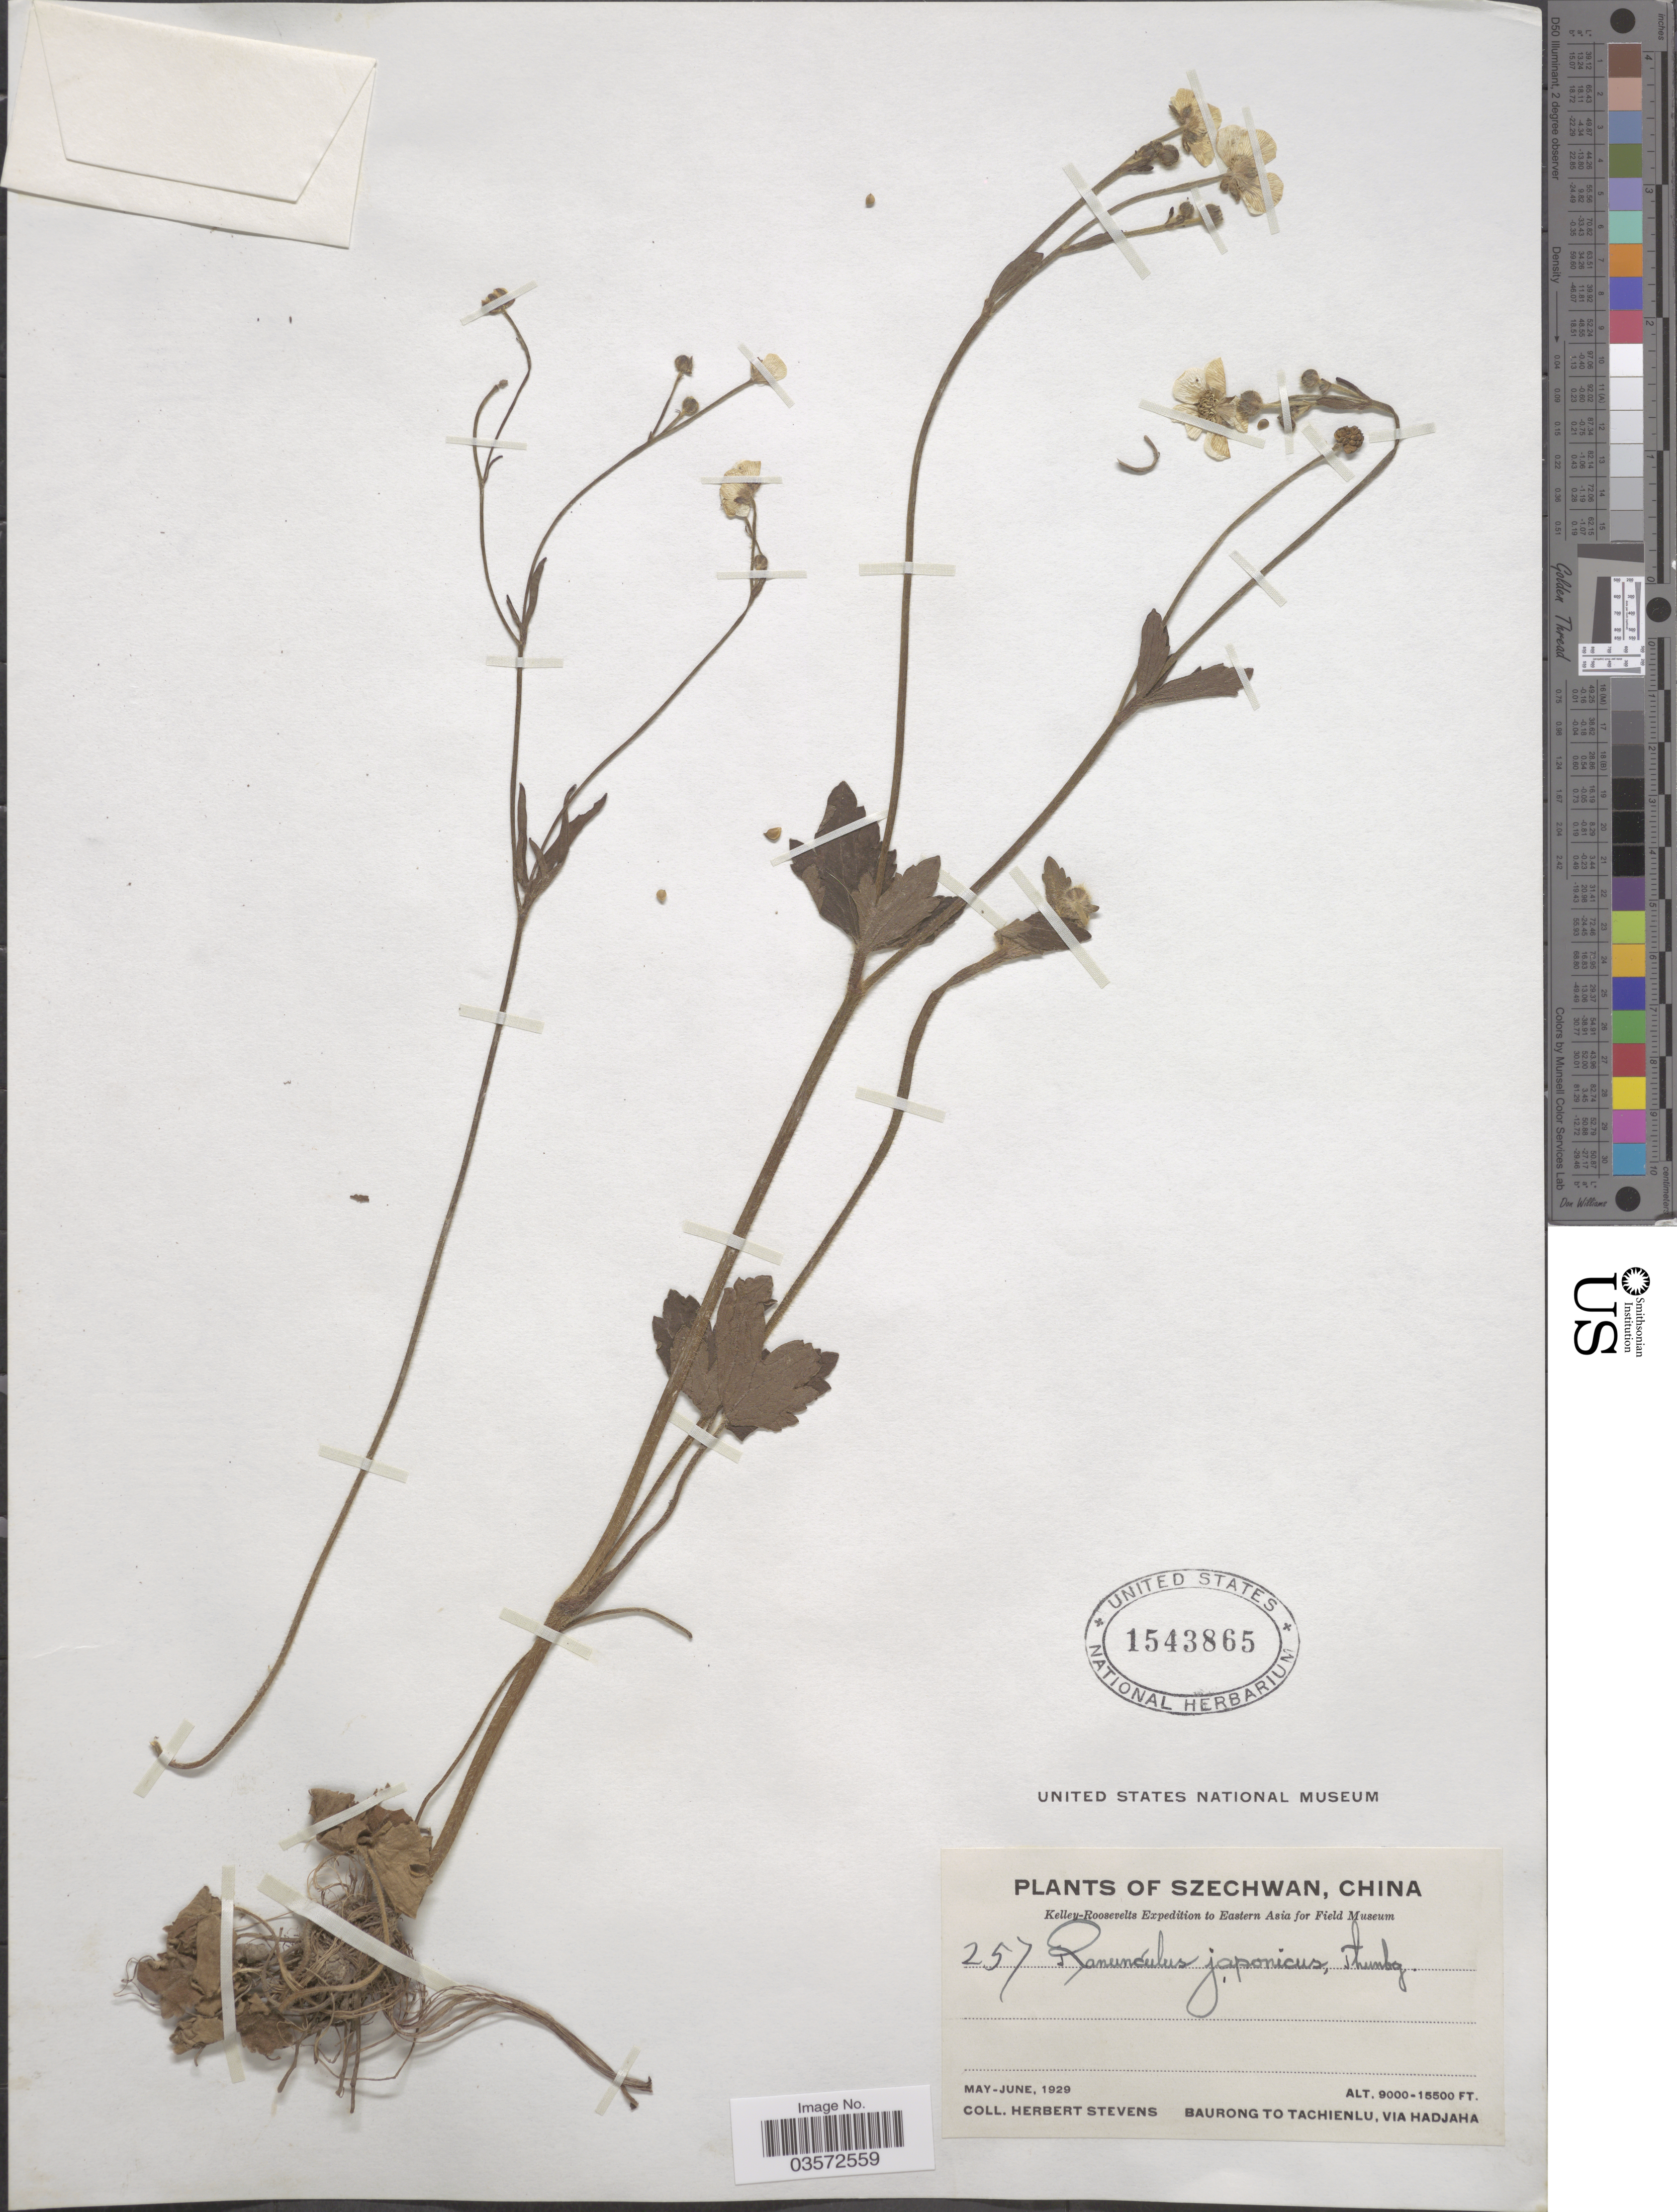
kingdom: Plantae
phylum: Tracheophyta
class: Magnoliopsida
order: Ranunculales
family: Ranunculaceae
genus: Ranunculus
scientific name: Ranunculus japonicus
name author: Thunb.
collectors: H. Stevens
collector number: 257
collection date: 1929-05/1929-06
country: China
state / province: Sichuan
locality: Szechwan. Baurong to Tachienlu, via Hadjaha.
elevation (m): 2743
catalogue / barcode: US 1543865